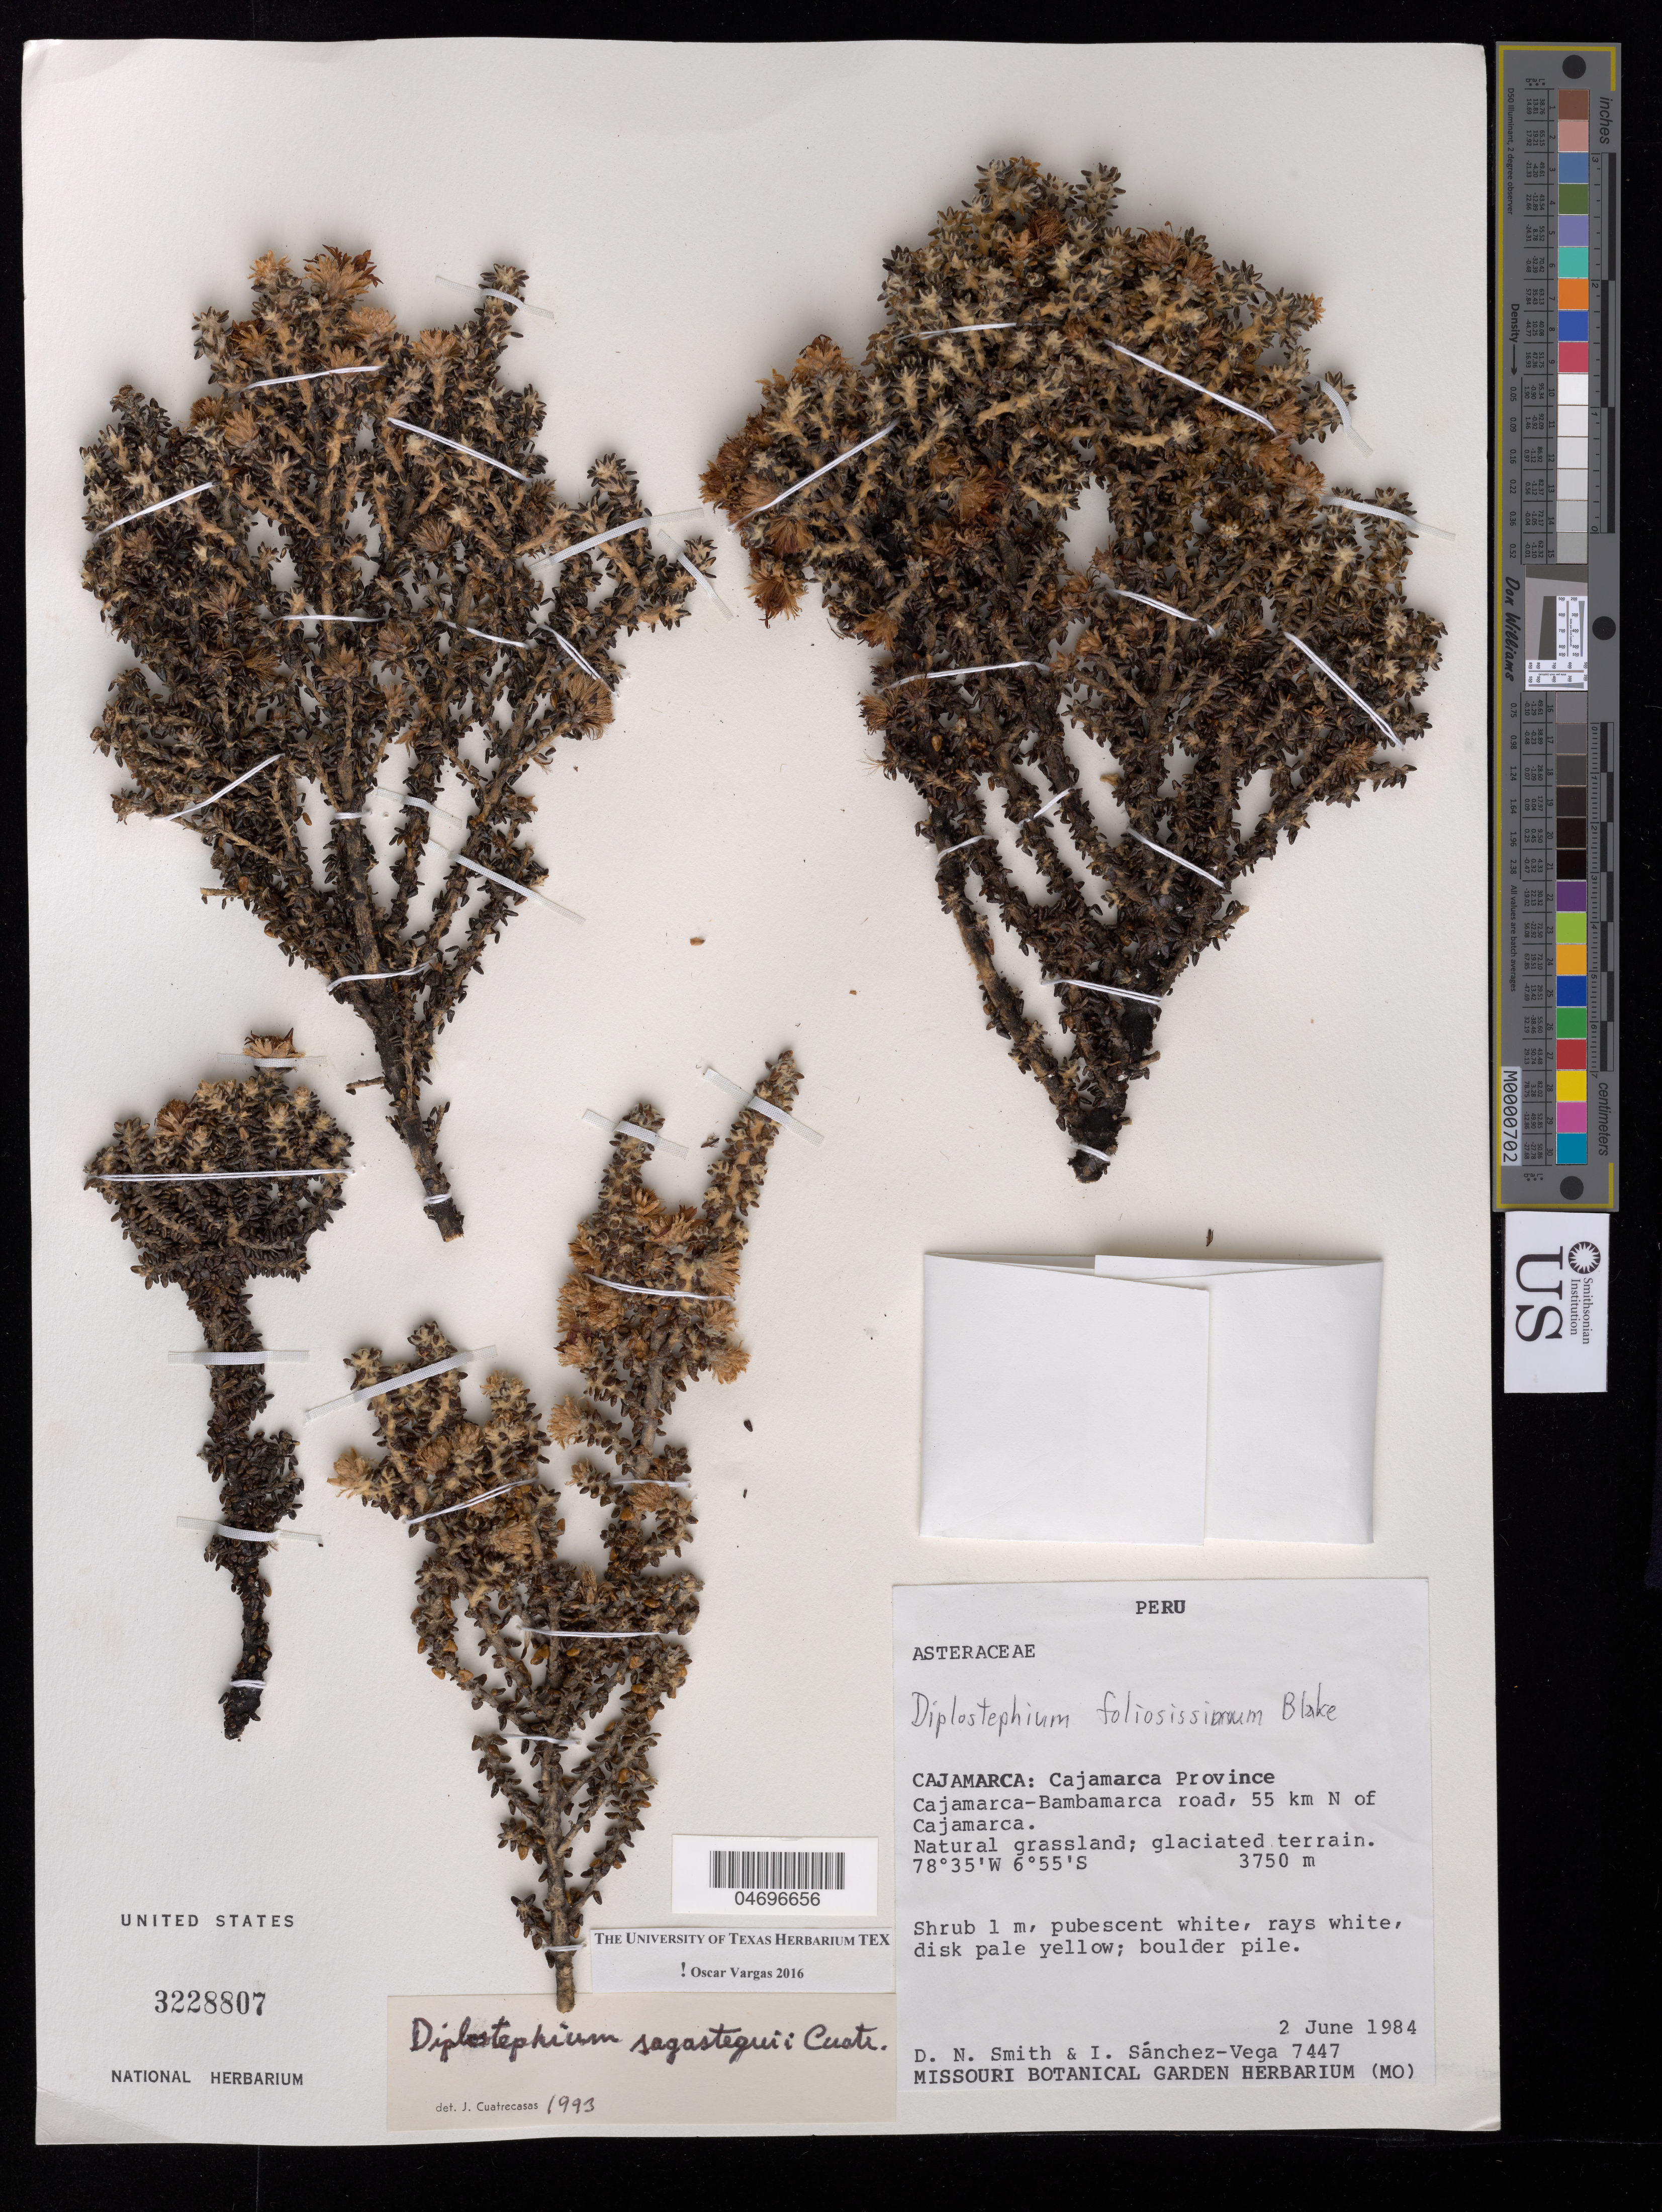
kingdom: Plantae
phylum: Tracheophyta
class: Magnoliopsida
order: Asterales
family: Asteraceae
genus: Diplostephium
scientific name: Diplostephium sagasteguii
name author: Cuatrec.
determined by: Vargas, Oscar M.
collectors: D. Smith & I. M. Sánchez Vega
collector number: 7447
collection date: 1984-06-02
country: Peru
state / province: Cajamarca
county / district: Cajamarca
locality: Cajamarca-Bambamarca road, 55 km N of Cajamarca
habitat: Boulder pile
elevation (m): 3750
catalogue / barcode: US 3228807